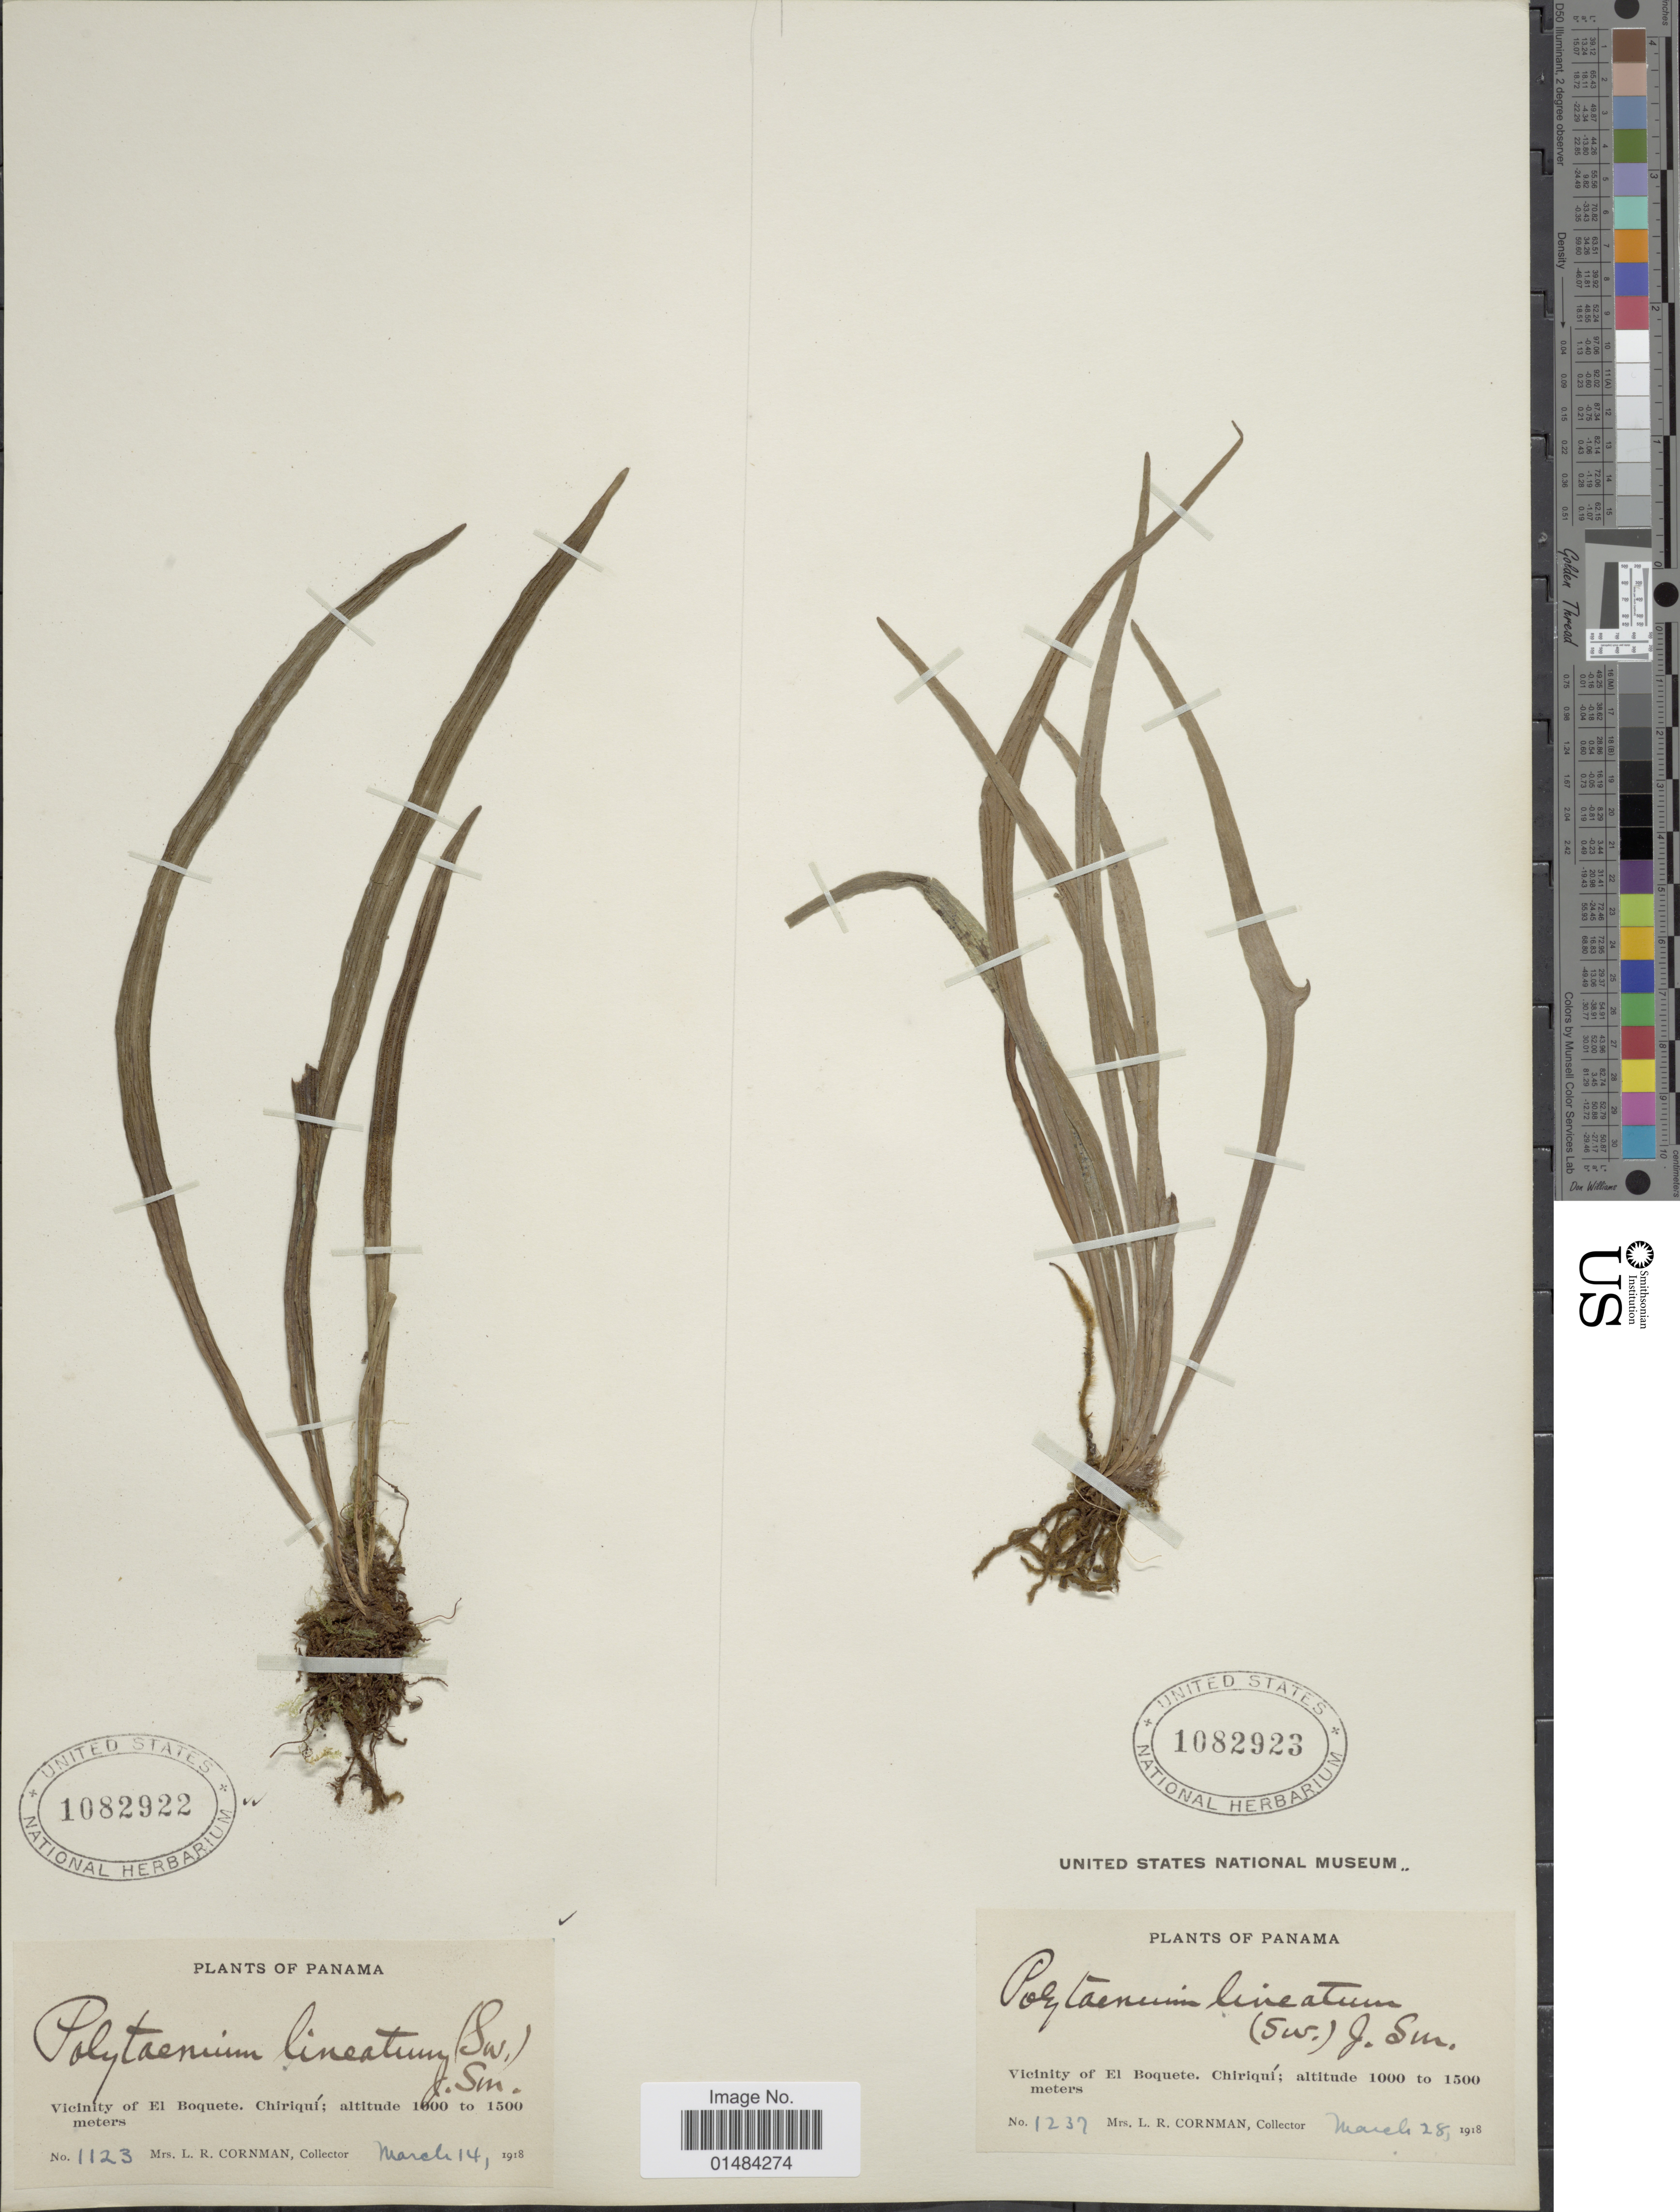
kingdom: Plantae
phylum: Tracheophyta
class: Polypodiopsida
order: Polypodiales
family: Pteridaceae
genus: Polytaenium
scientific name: Polytaenium lineatum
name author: (Sw.) J. Sm.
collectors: L. Cornman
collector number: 1237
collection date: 1918-03-28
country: Panama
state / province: Chiriqui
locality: Panama, Vicinity of El Boquete. Chiriqui.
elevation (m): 1000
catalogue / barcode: US 1082923